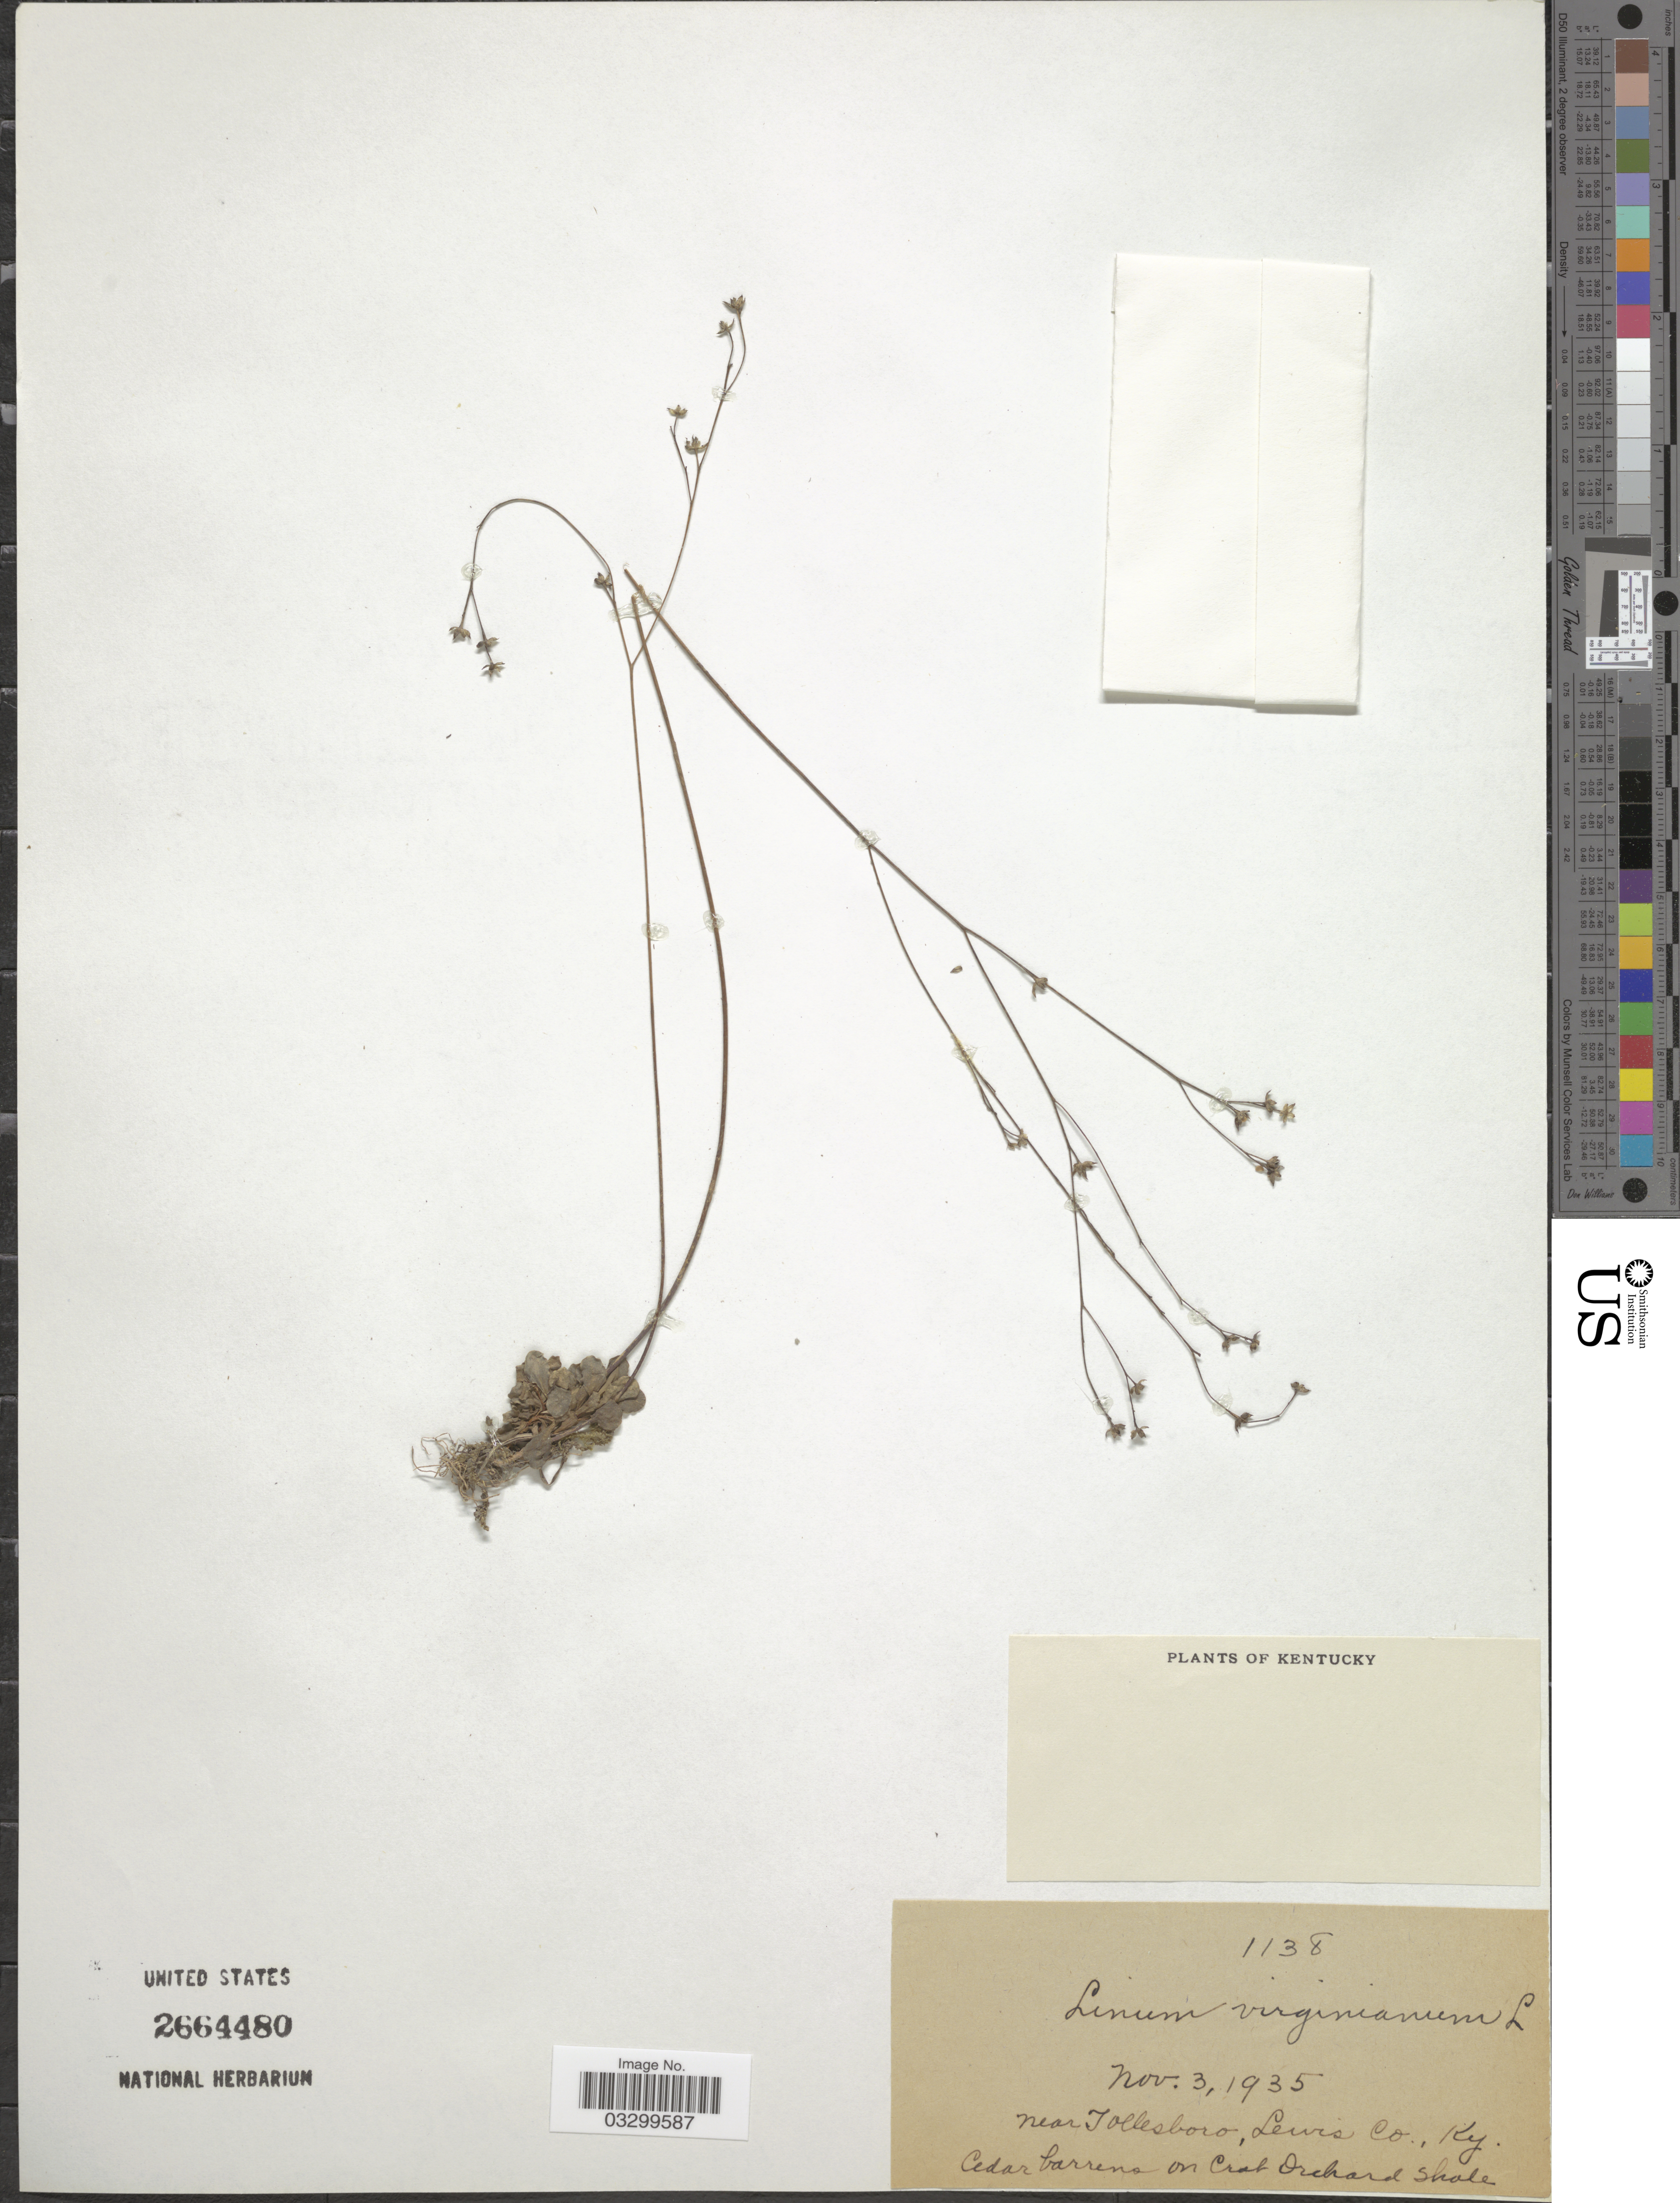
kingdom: Plantae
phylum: Tracheophyta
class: Magnoliopsida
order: Malpighiales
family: Linaceae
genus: Linum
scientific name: Linum virginianum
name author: L.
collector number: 1138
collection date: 1935-11-03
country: United States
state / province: Kentucky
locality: Near Tollesboro, Lewis Co.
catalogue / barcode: US 2664480